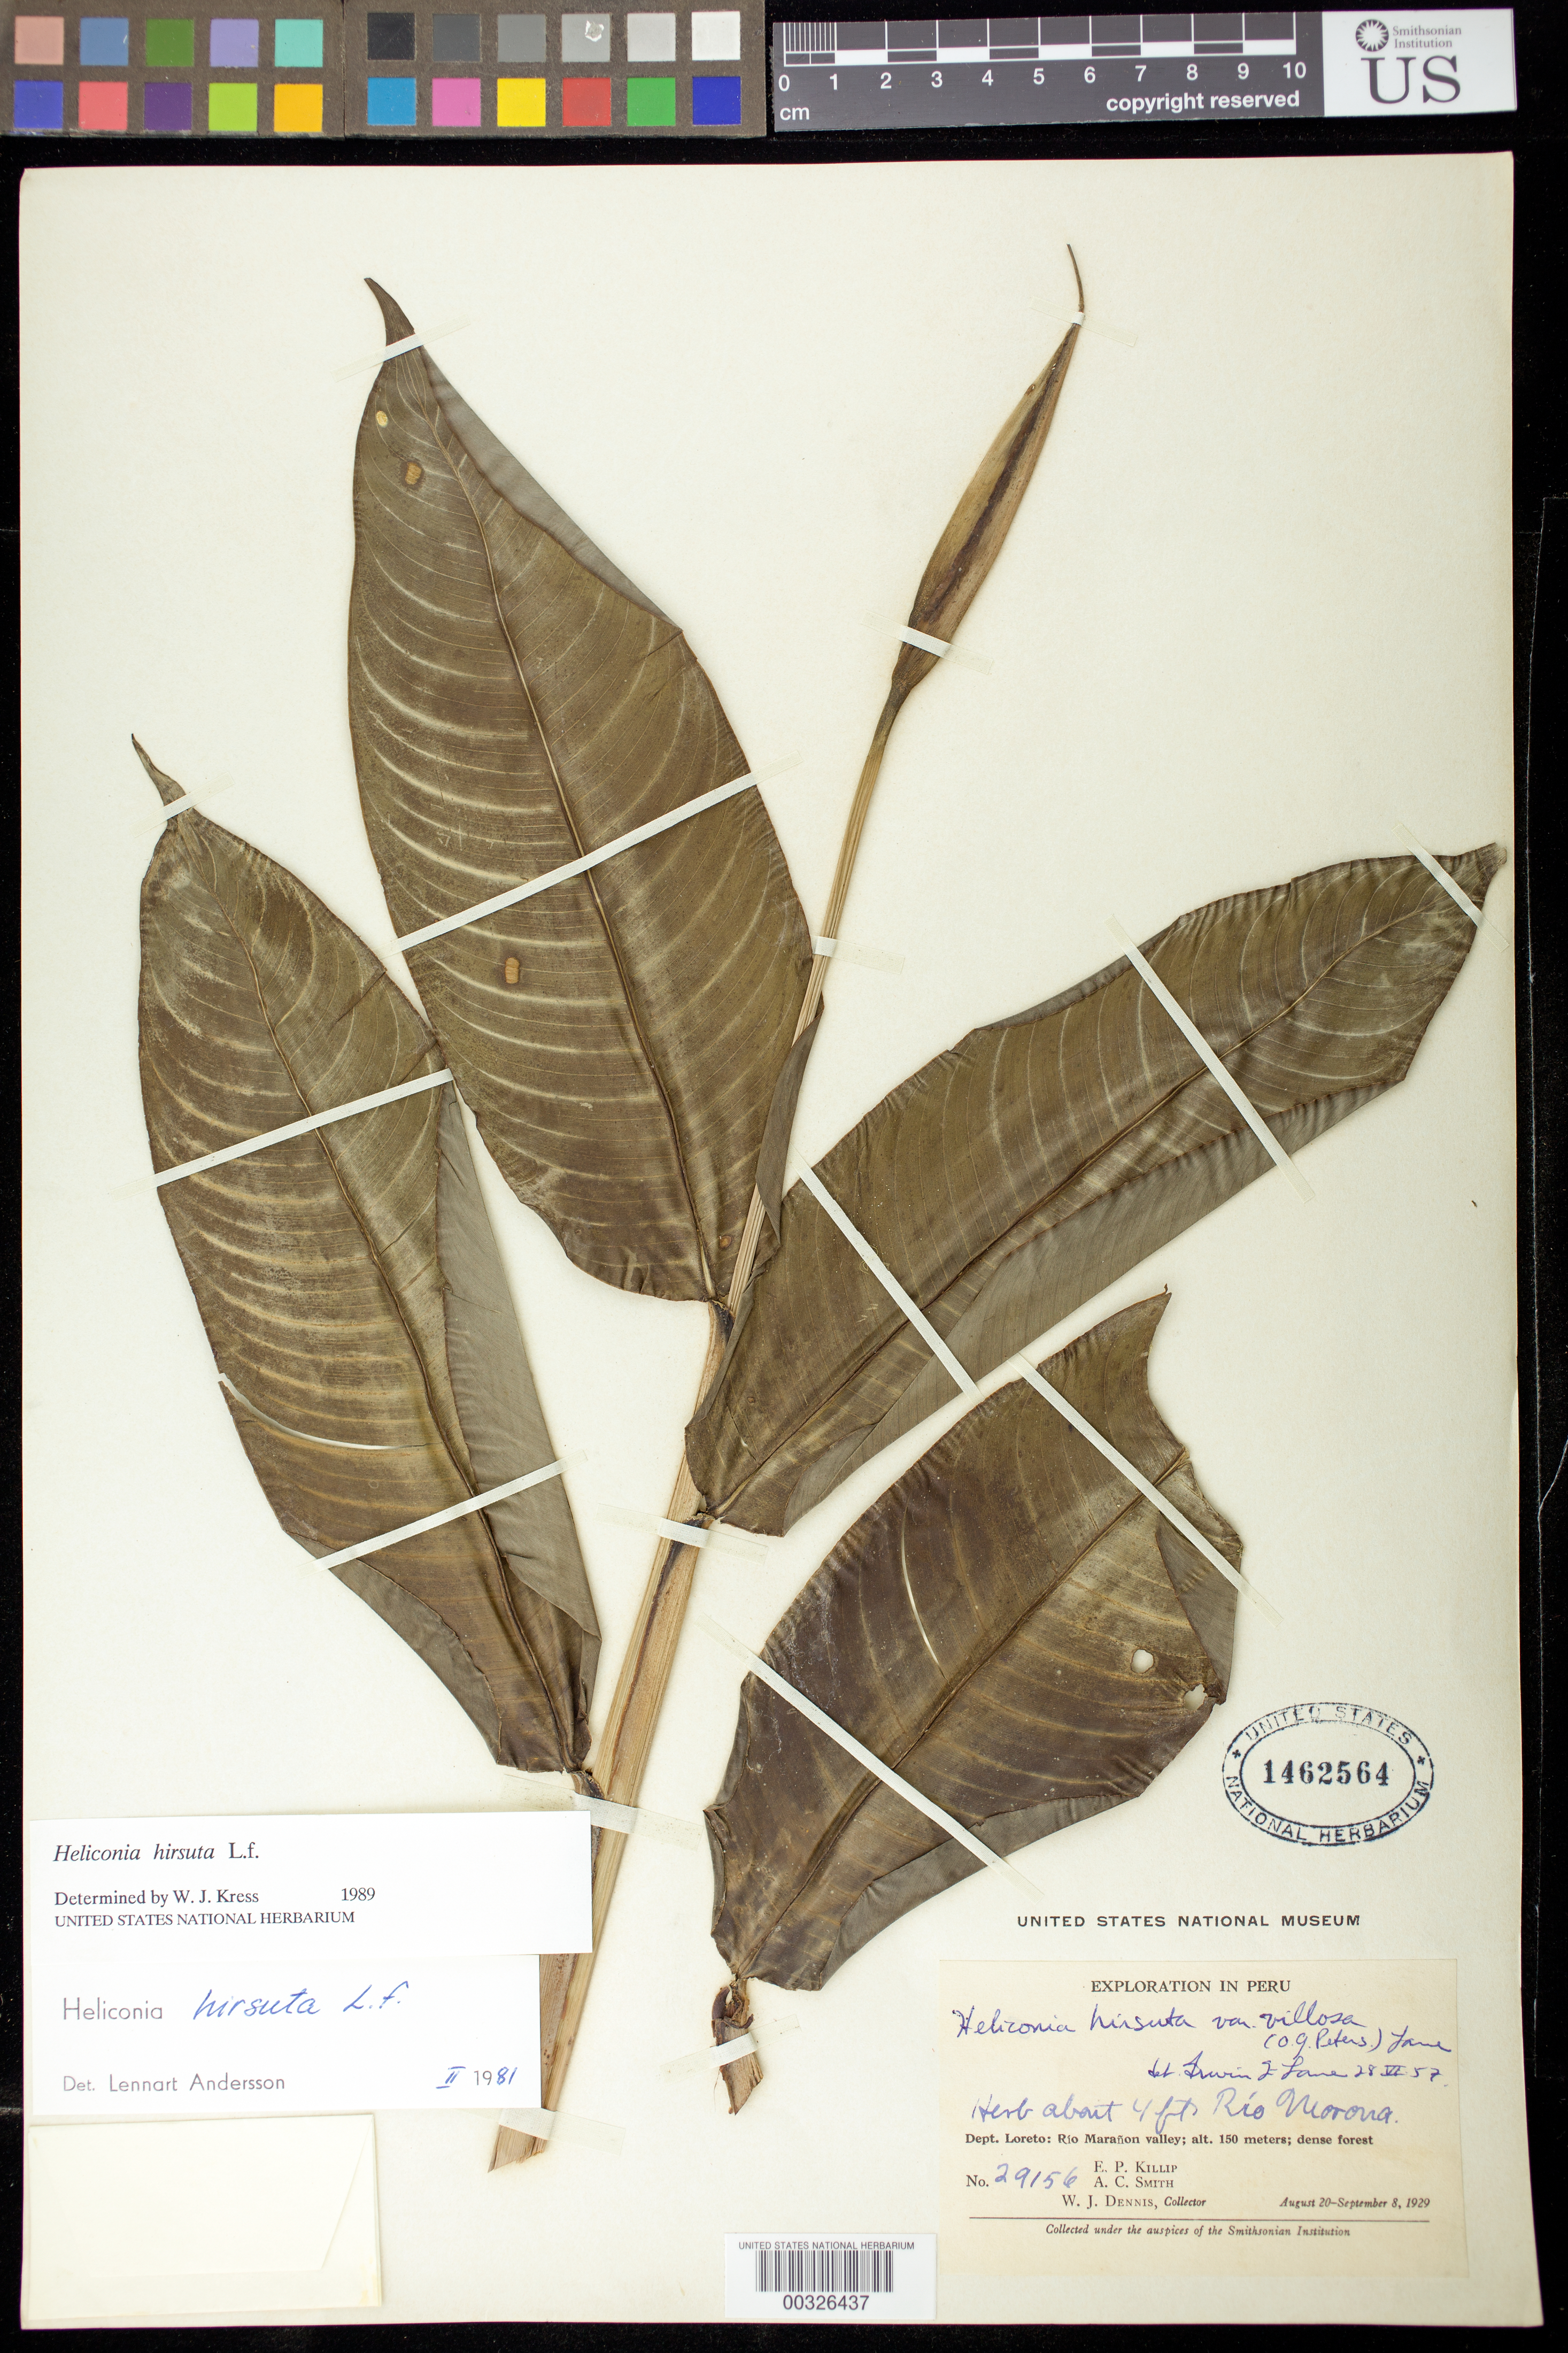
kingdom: Plantae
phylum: Tracheophyta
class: Liliopsida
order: Zingiberales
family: Heliconiaceae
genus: Heliconia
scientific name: Heliconia hirsuta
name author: L. f.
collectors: E. P. Killip, A. C. Smith & W. J. Dennis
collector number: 29156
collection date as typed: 20 Aug 1929 to 08 Sep 1929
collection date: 1929-08-20/1929-09-08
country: Peru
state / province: Loreto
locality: Rio maranon valley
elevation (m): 150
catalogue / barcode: US 1462564